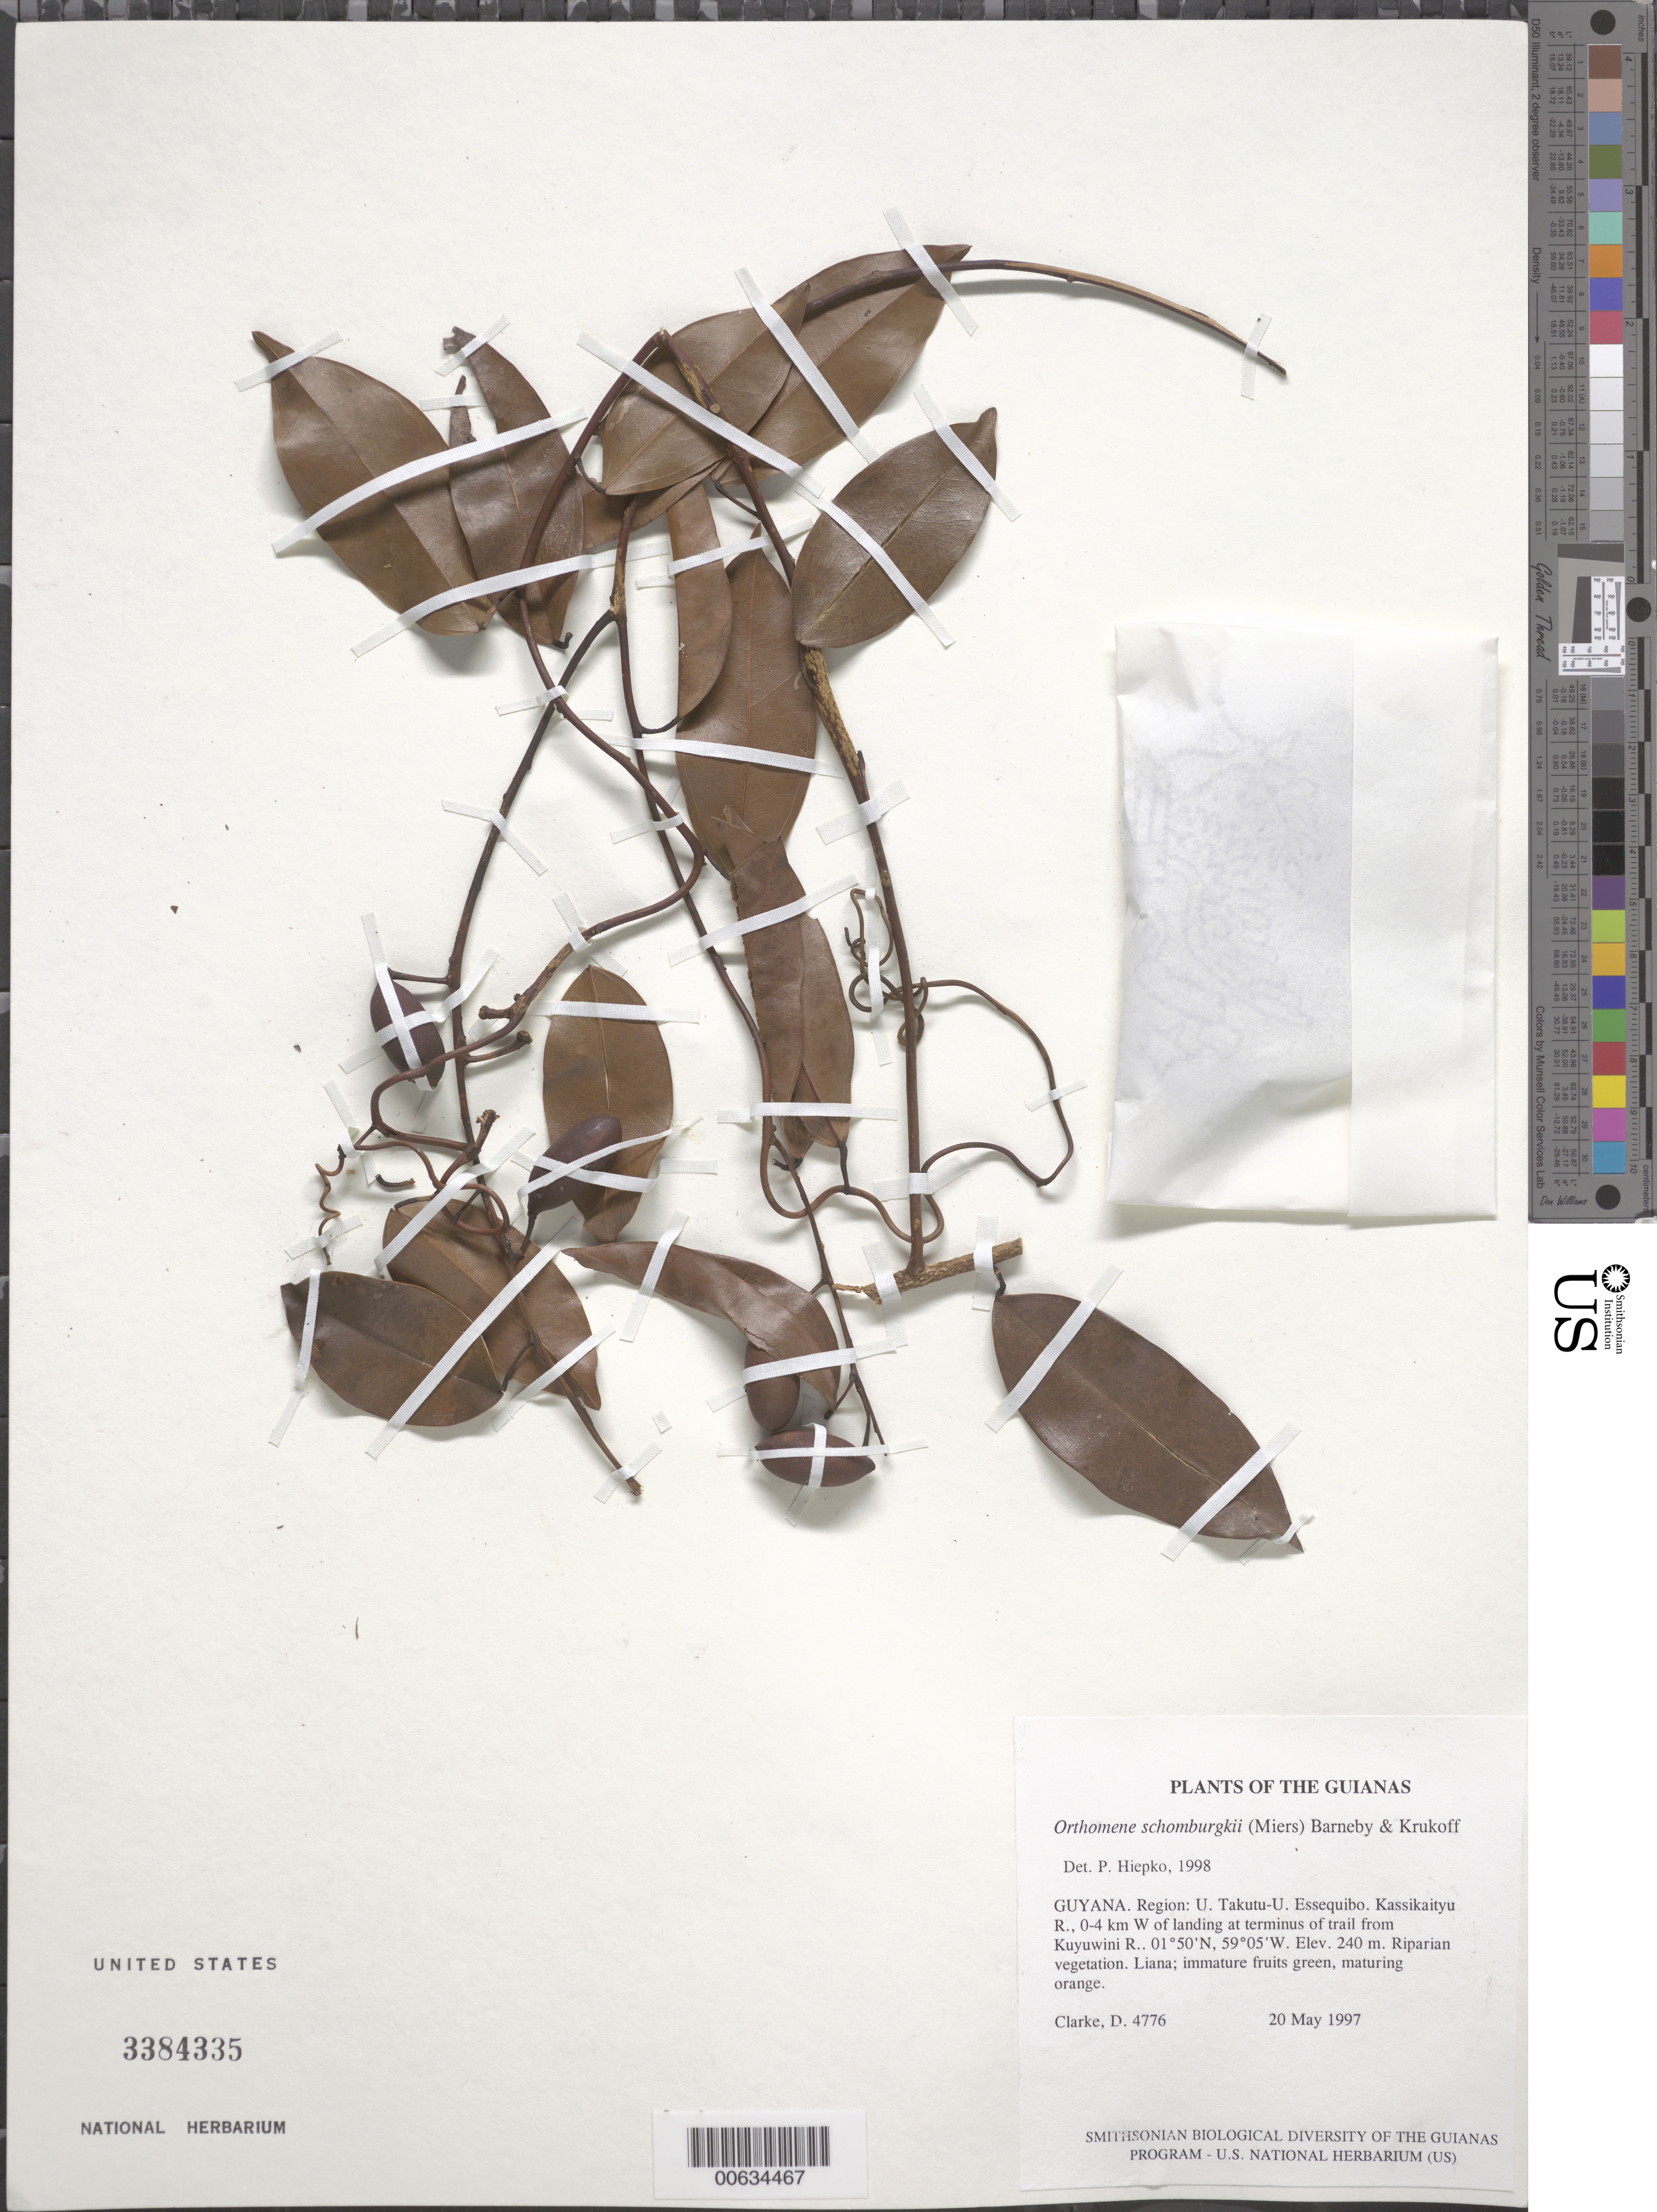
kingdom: Plantae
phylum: Tracheophyta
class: Magnoliopsida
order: Ranunculales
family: Menispermaceae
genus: Anomospermum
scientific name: Anomospermum schomburgkii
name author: Miers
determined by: Strong, Mark T., (BOT), Smithsonian Institution - National Museum of Natural History (UNITED STATES)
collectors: H. D. Clarke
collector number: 4776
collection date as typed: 20 May 1997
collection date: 1997-05-20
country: Guyana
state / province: U. Takutu-U. Essequibo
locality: Kassikaityu R., 0-4 km W of landing at terminus of trail from Kuyuwini R.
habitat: Riparian vegetation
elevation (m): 240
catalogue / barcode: US 3384335